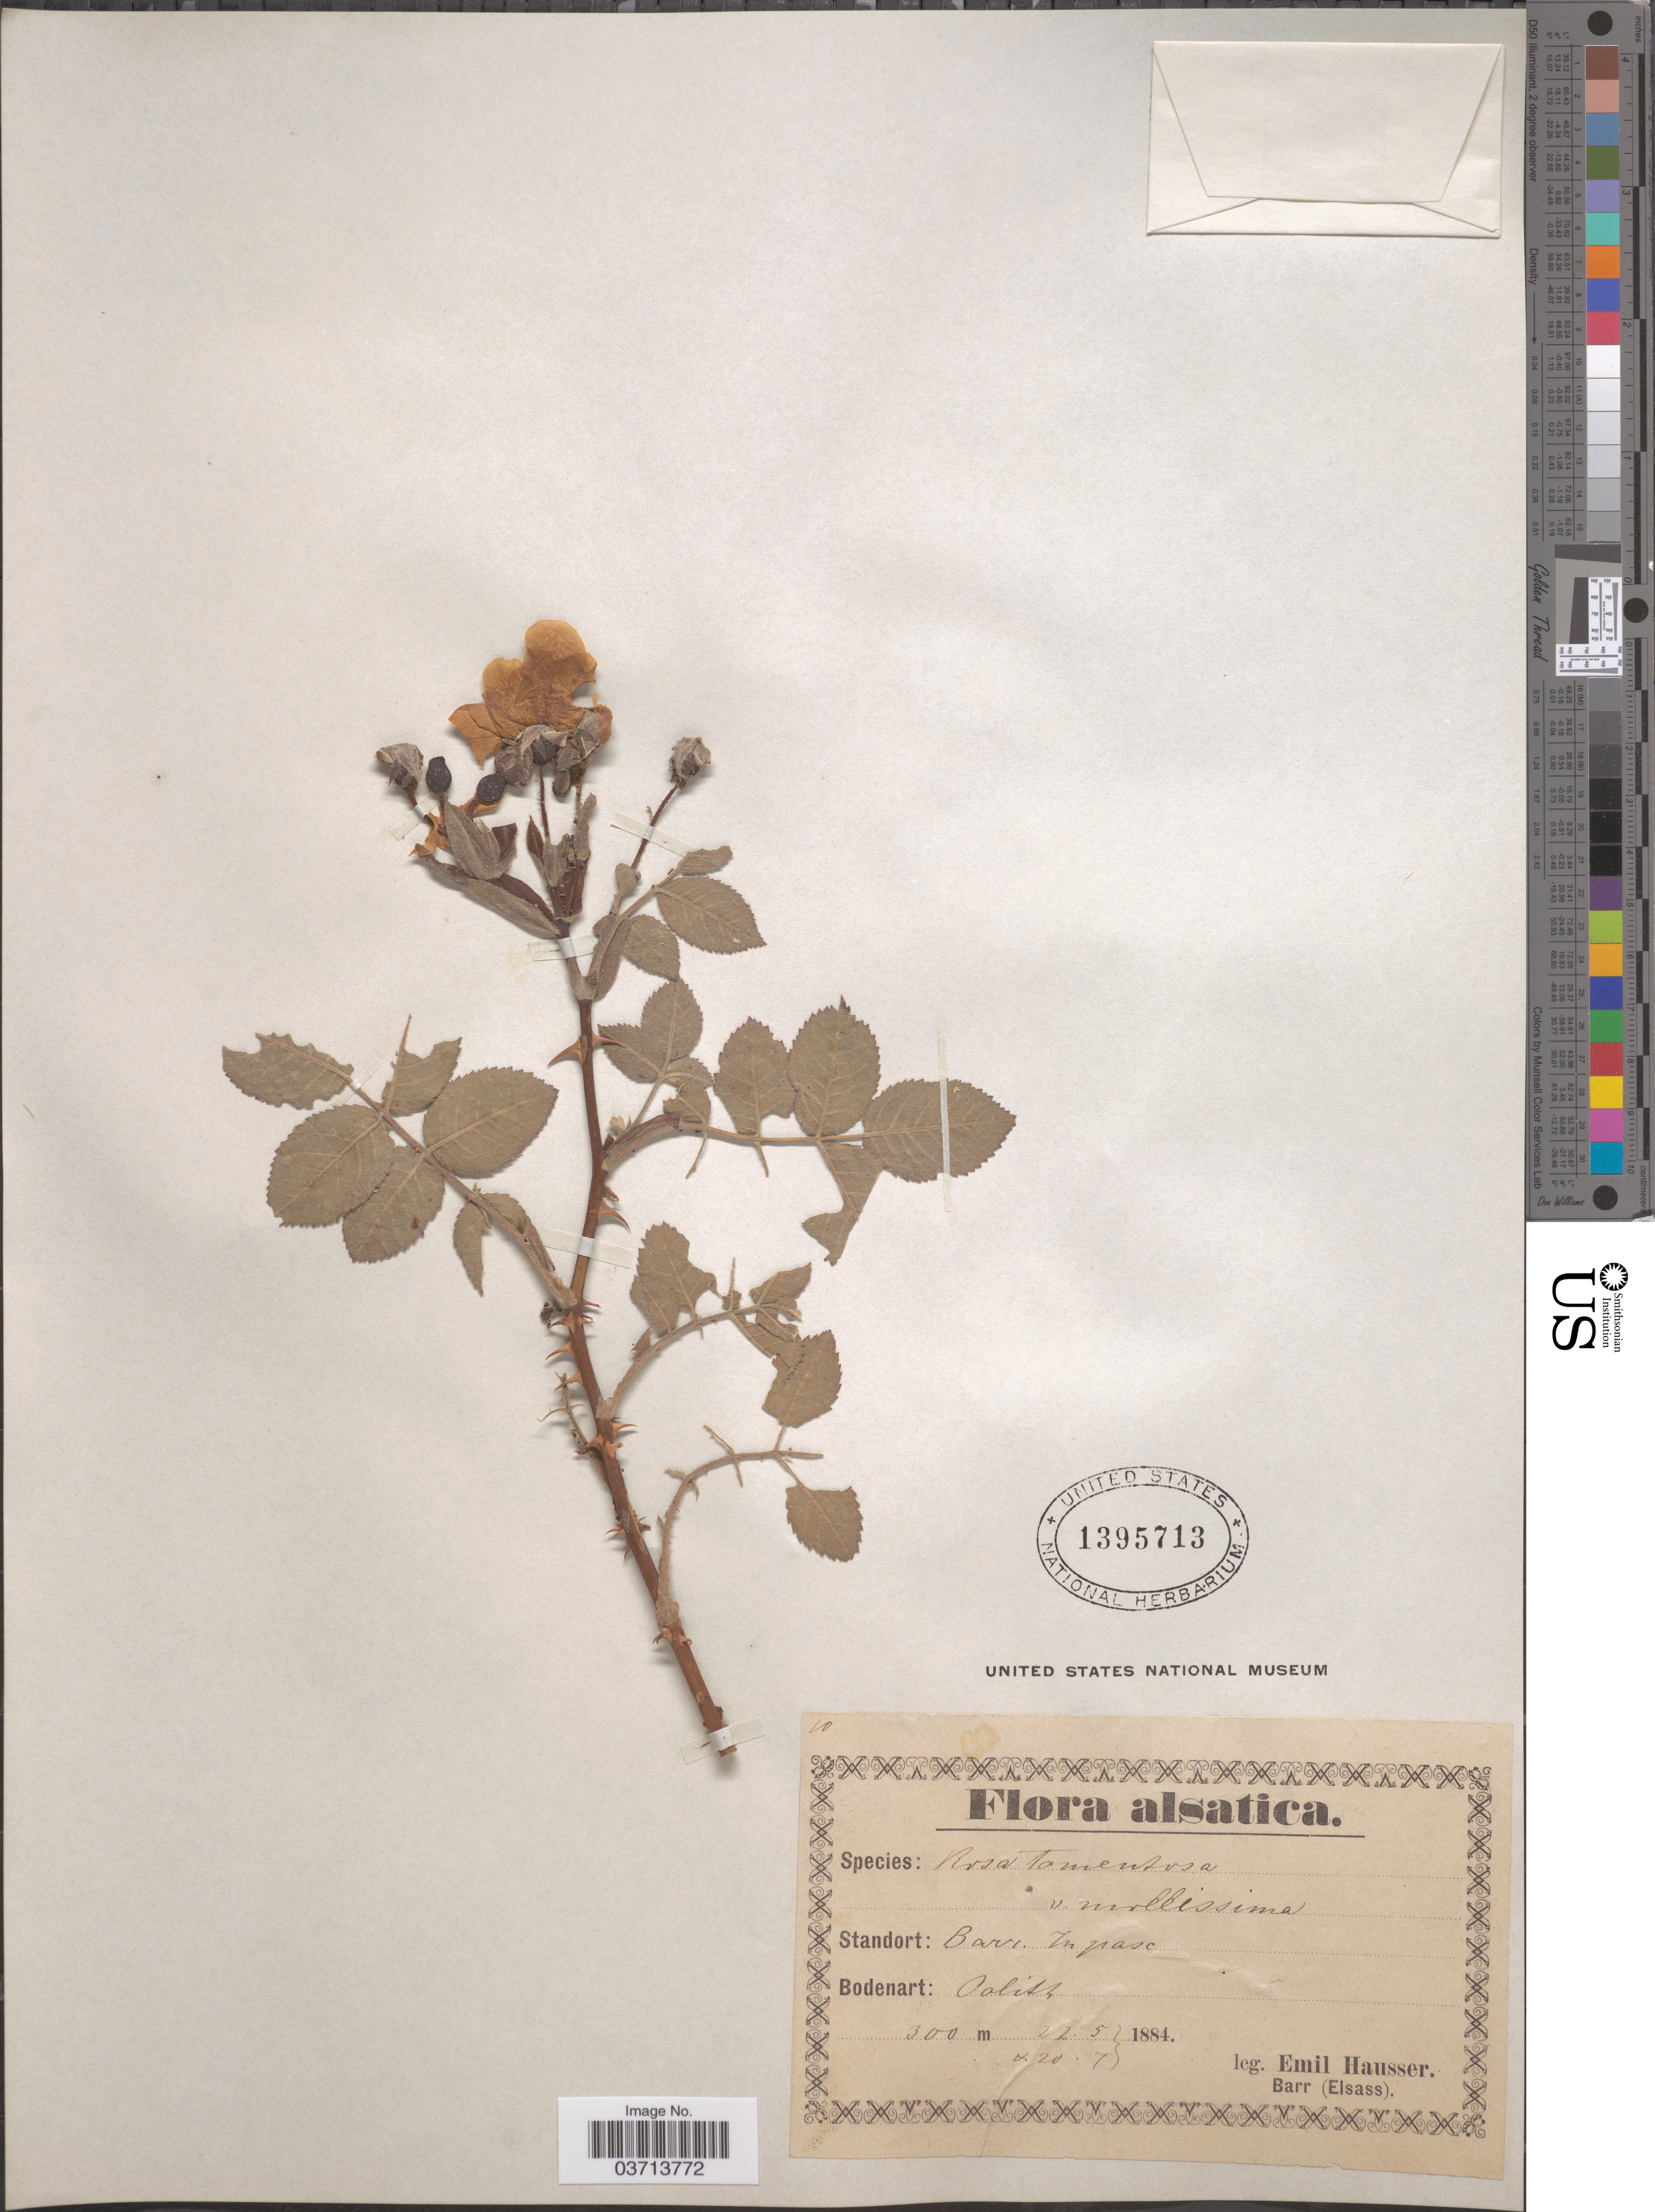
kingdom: Plantae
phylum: Tracheophyta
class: Magnoliopsida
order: Rosales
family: Rosaceae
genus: Rosa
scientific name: Rosa tomentosa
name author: Sm.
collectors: E. Hausser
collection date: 1884-05-22/1884-07-20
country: France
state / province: Grand Est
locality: Alsatica. Barr. In pasc.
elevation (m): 300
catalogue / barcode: US 1395713